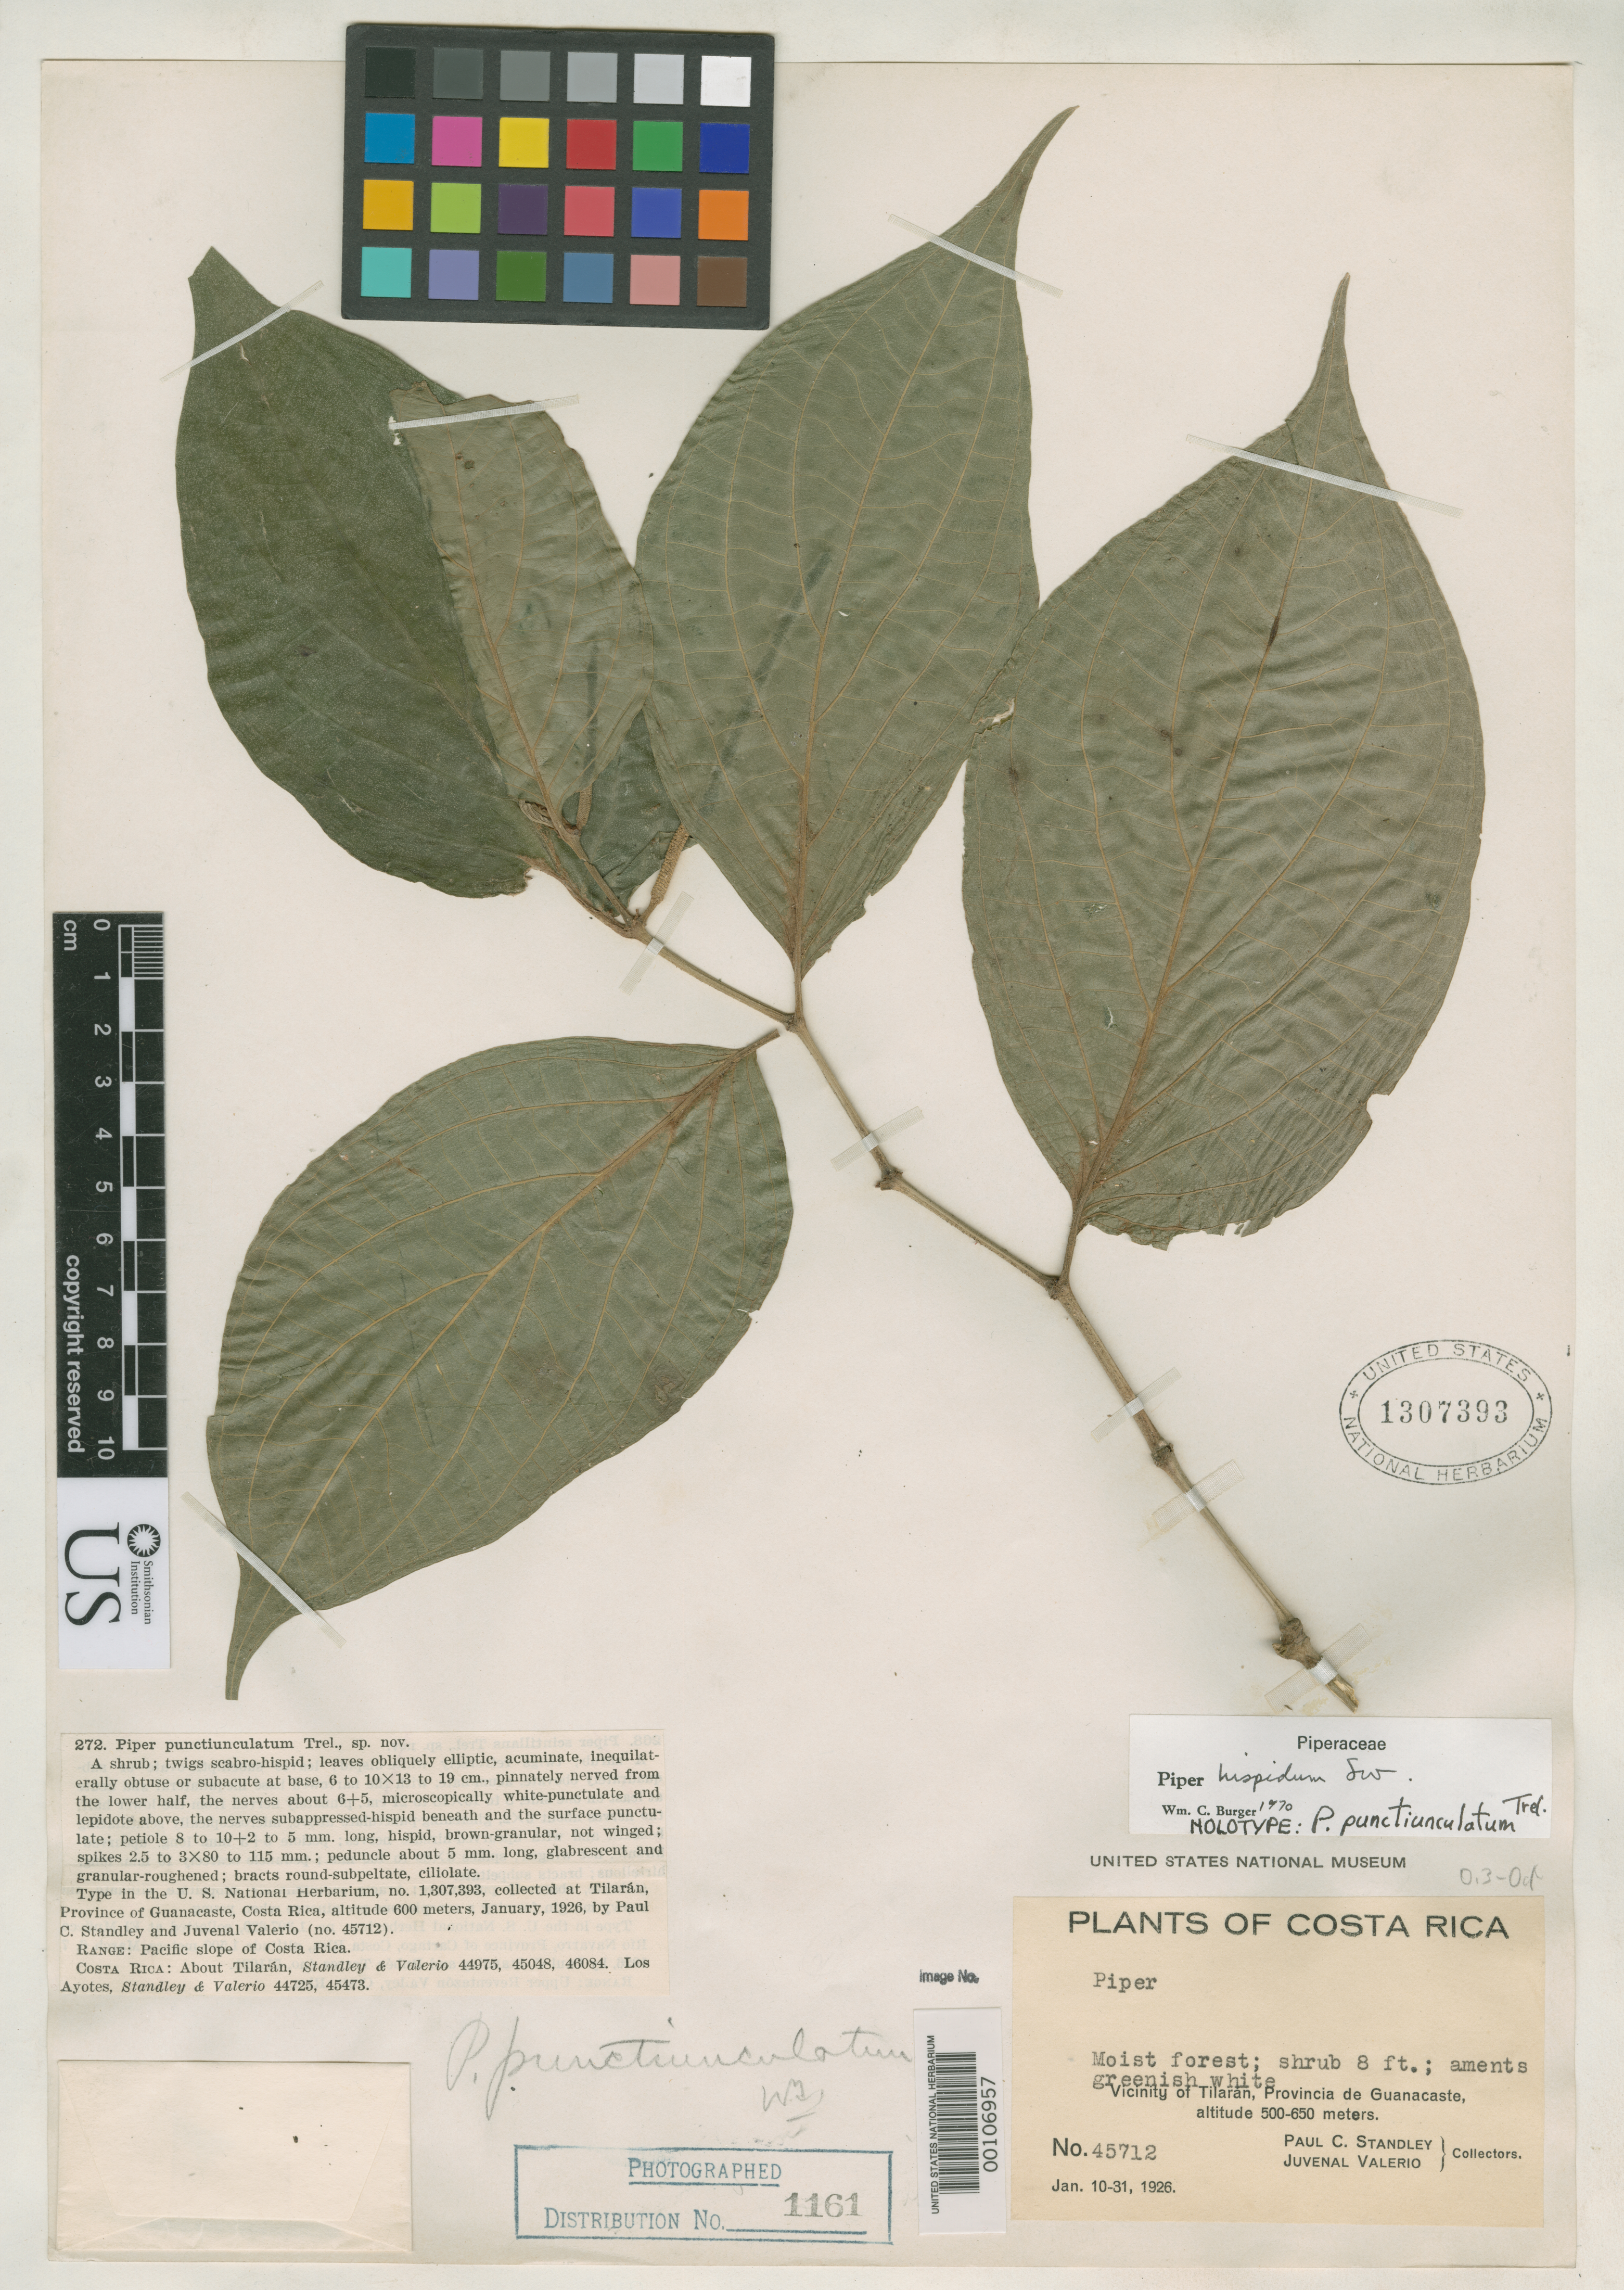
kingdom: Plantae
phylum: Tracheophyta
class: Magnoliopsida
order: Piperales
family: Piperaceae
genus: Piper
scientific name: Piper punctiunculatum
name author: Trel.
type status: Holotype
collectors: P. C. Standley & J. Valerio R.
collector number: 45712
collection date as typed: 10 Jan 1926 to 31 Jan 1926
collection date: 1926-01-10/1926-01-31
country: Costa Rica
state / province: Guanacaste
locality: Tilaran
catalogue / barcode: US 1307393